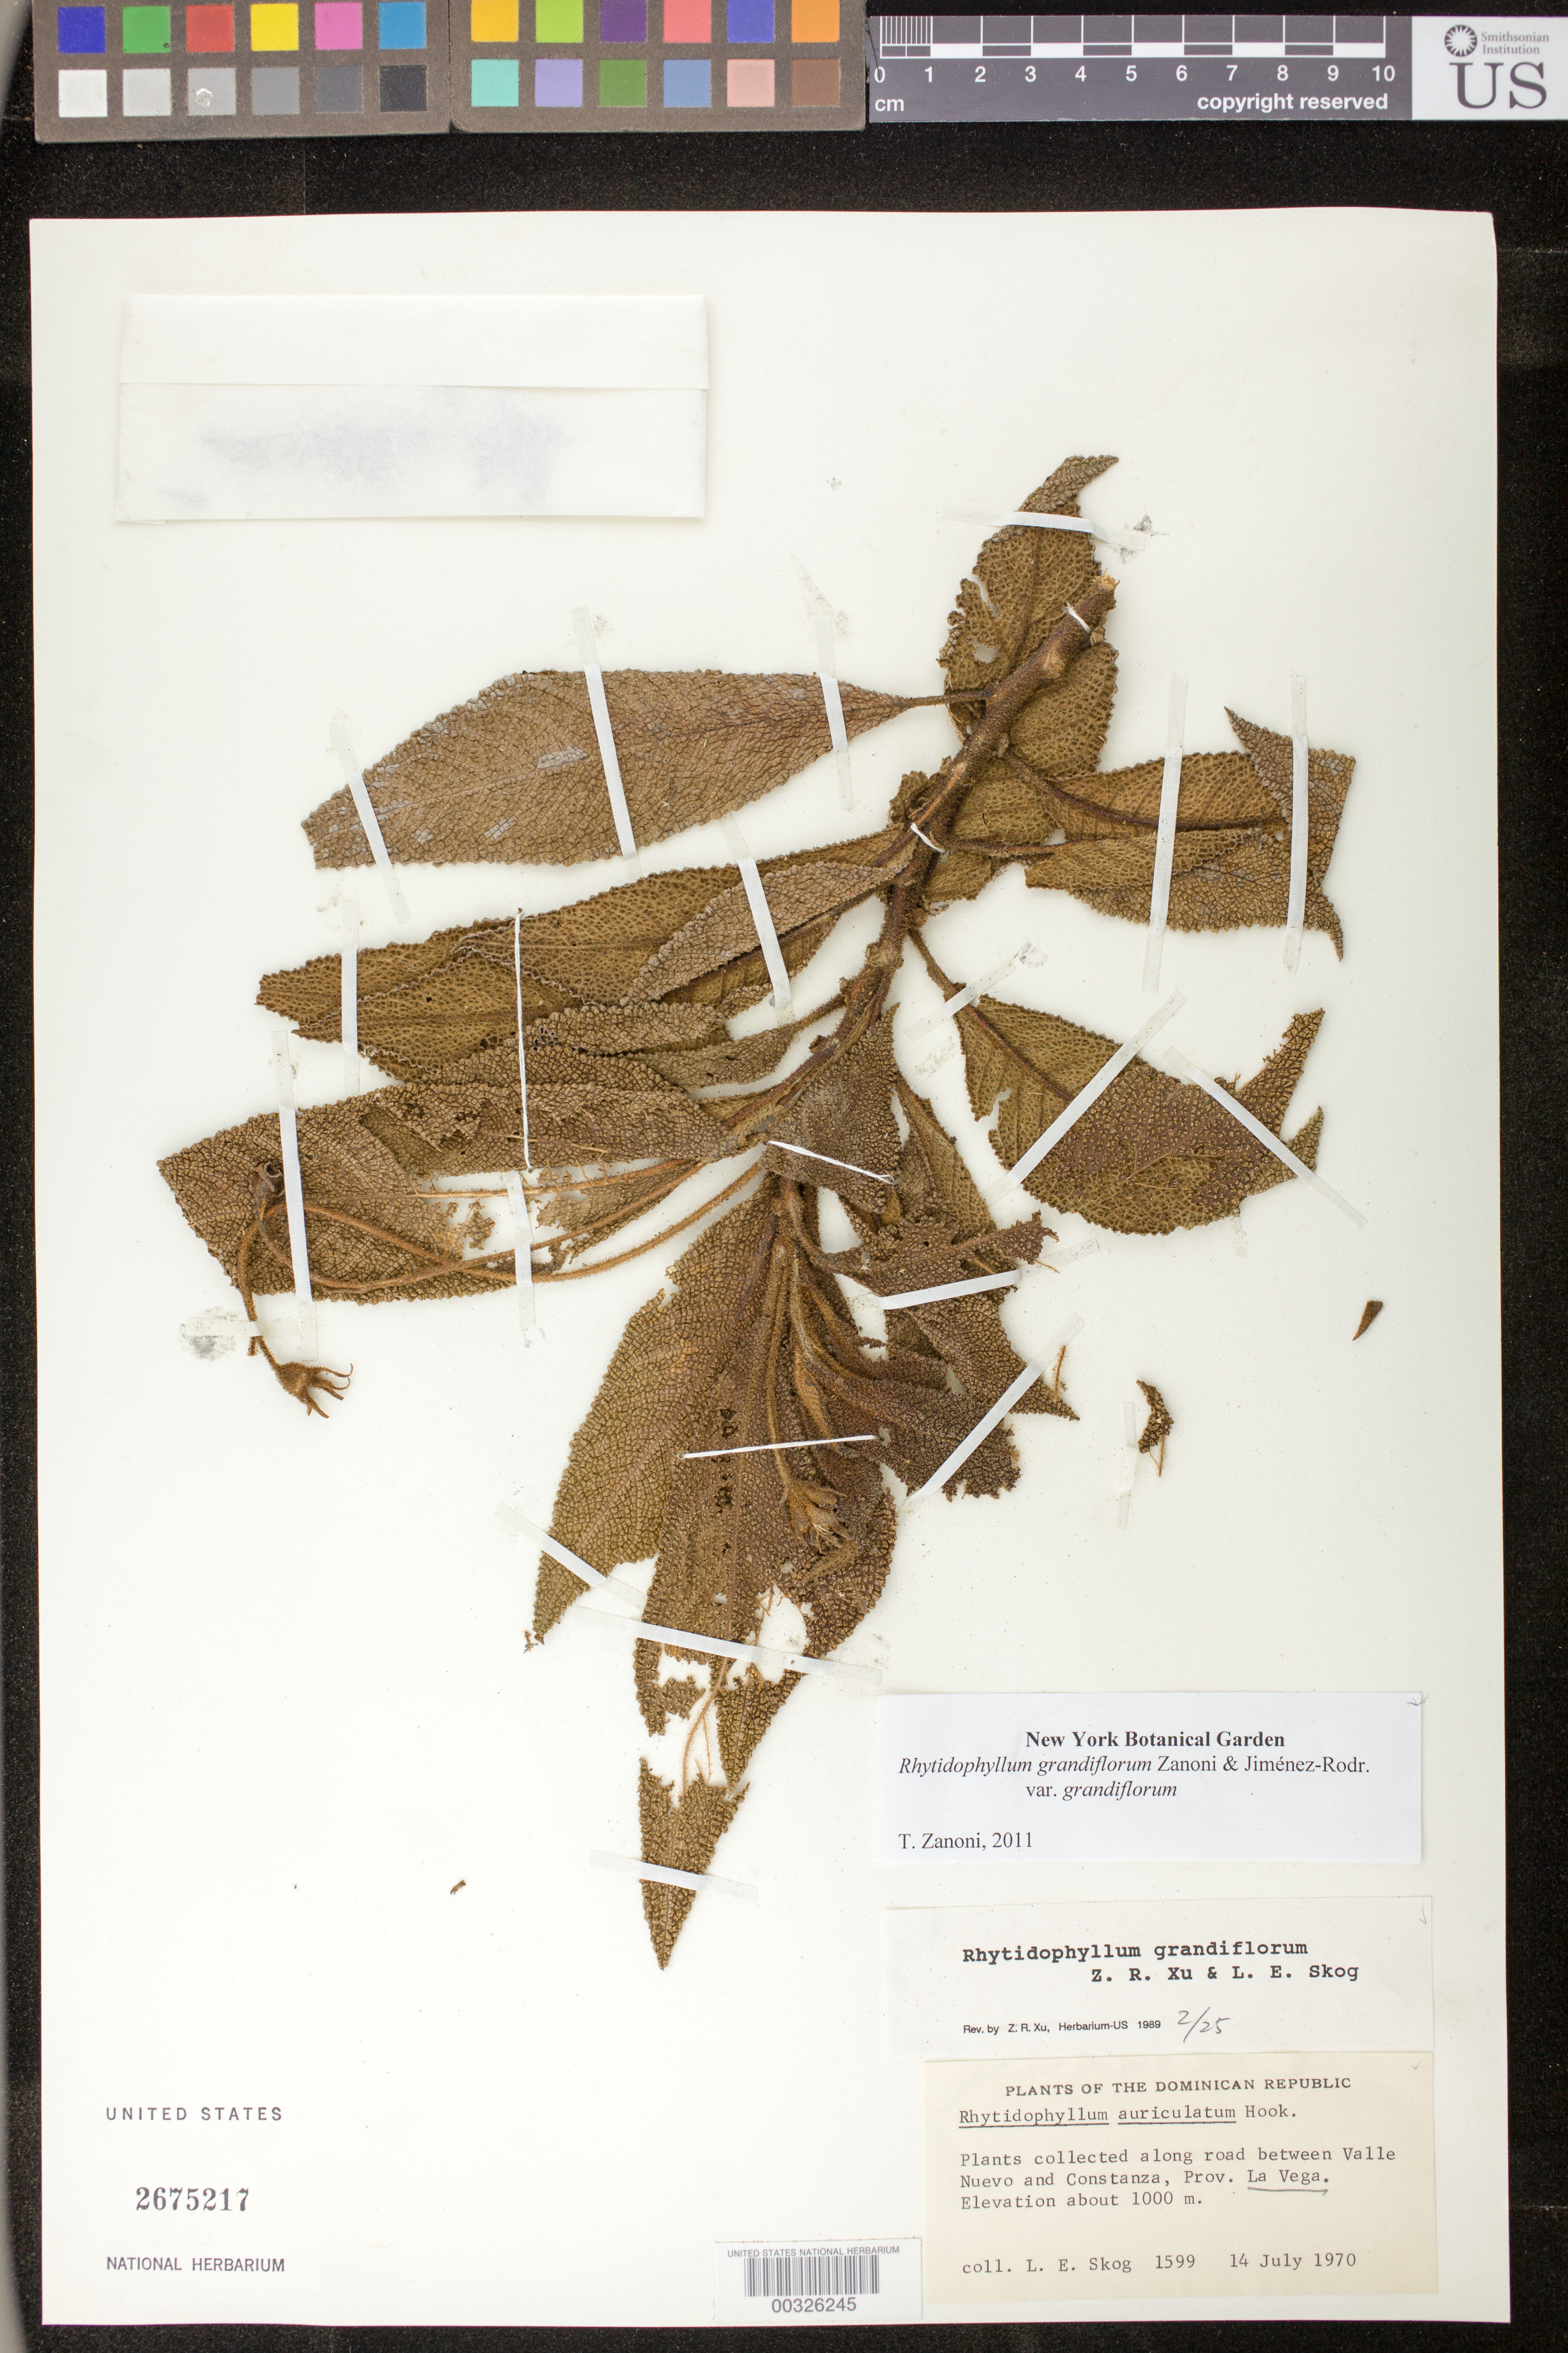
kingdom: Plantae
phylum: Tracheophyta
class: Magnoliopsida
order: Lamiales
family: Gesneriaceae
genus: Rhytidophyllum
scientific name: Rhytidophyllum grandiflorum var. grandiflorum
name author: Z.R. Xu & L.E. Skog ex Zanoni & Jiménez Rodr.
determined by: Zanoni, T. A., (NY), New York Botanical Garden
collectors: L. E. Skog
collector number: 1599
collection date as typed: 14 Jul 1970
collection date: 1970-07-14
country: Dominican Republic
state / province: La Vega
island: Hispaniola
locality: Along road between Valle Nuevo and Constanza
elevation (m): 1000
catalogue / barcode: US 2675217